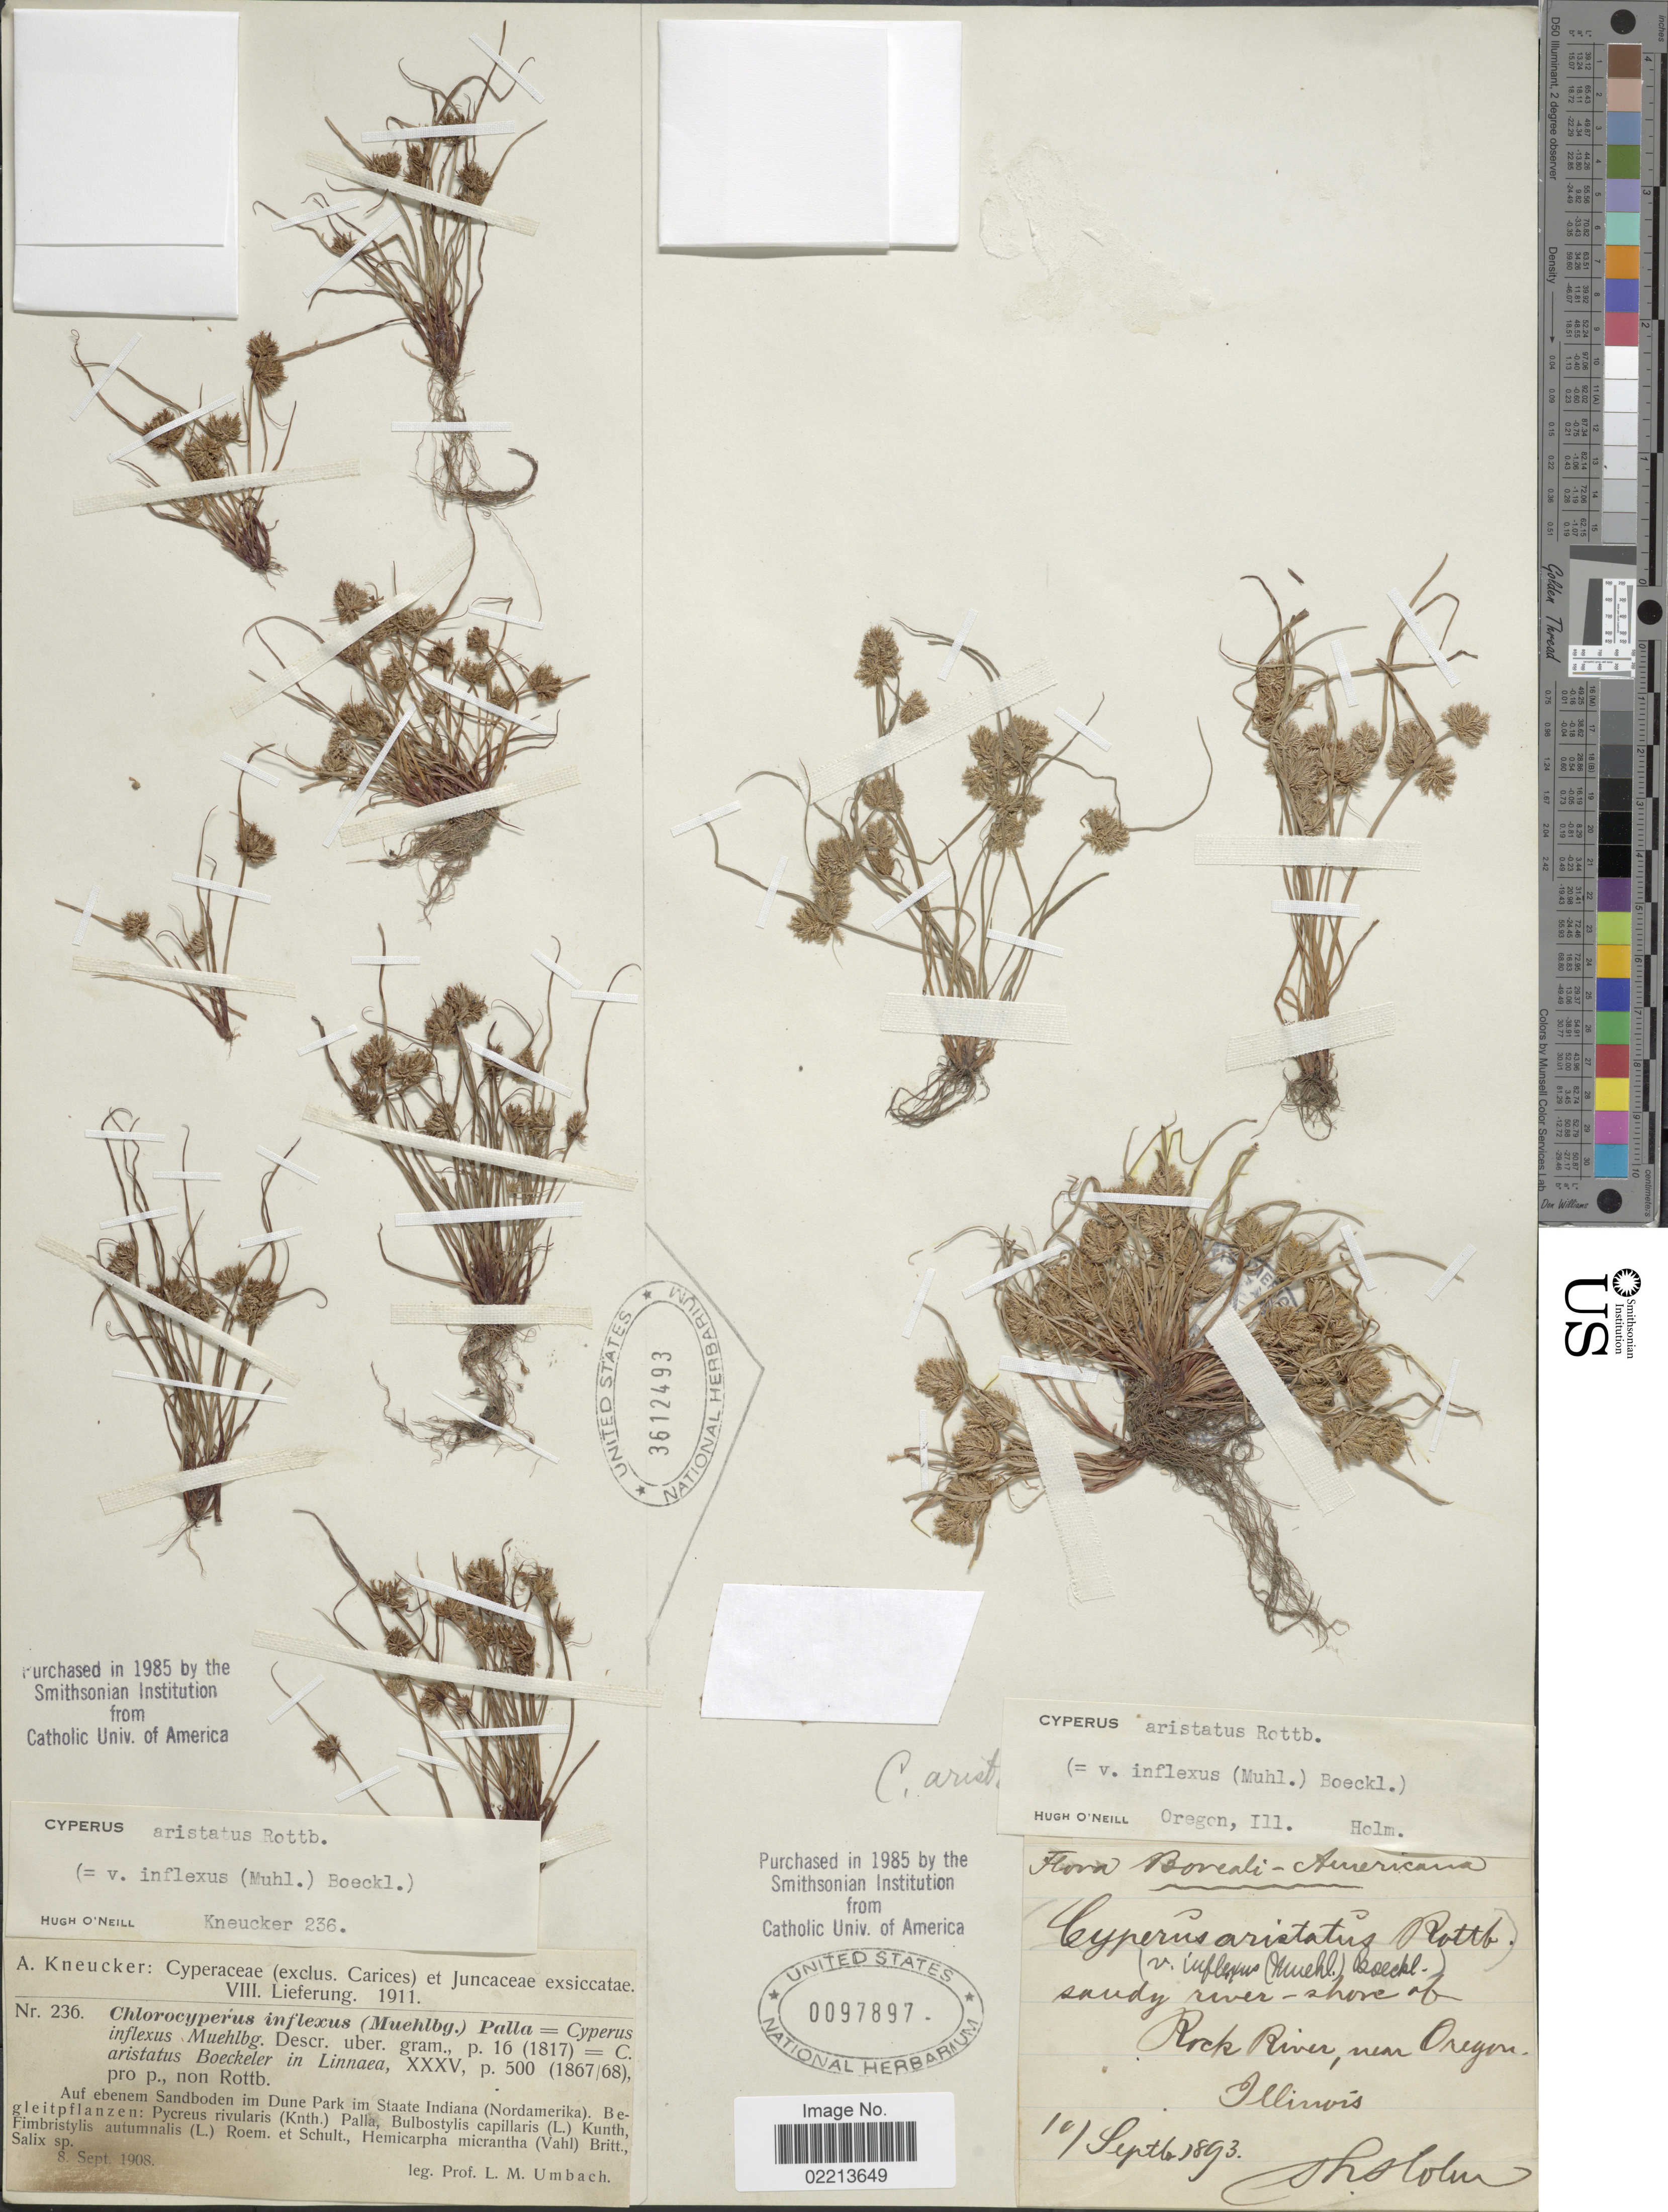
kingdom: Plantae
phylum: Tracheophyta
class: Liliopsida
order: Poales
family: Cyperaceae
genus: Cyperus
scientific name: Cyperus squarrosus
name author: L.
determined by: Strong, Mark T., (BOT), Smithsonian Institution - National Museum of Natural History (UNITED STATES)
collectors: Shololm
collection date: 1893-09-10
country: United States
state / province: Illinois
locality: Shore of Rock River, near Oregon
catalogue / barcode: US 97897